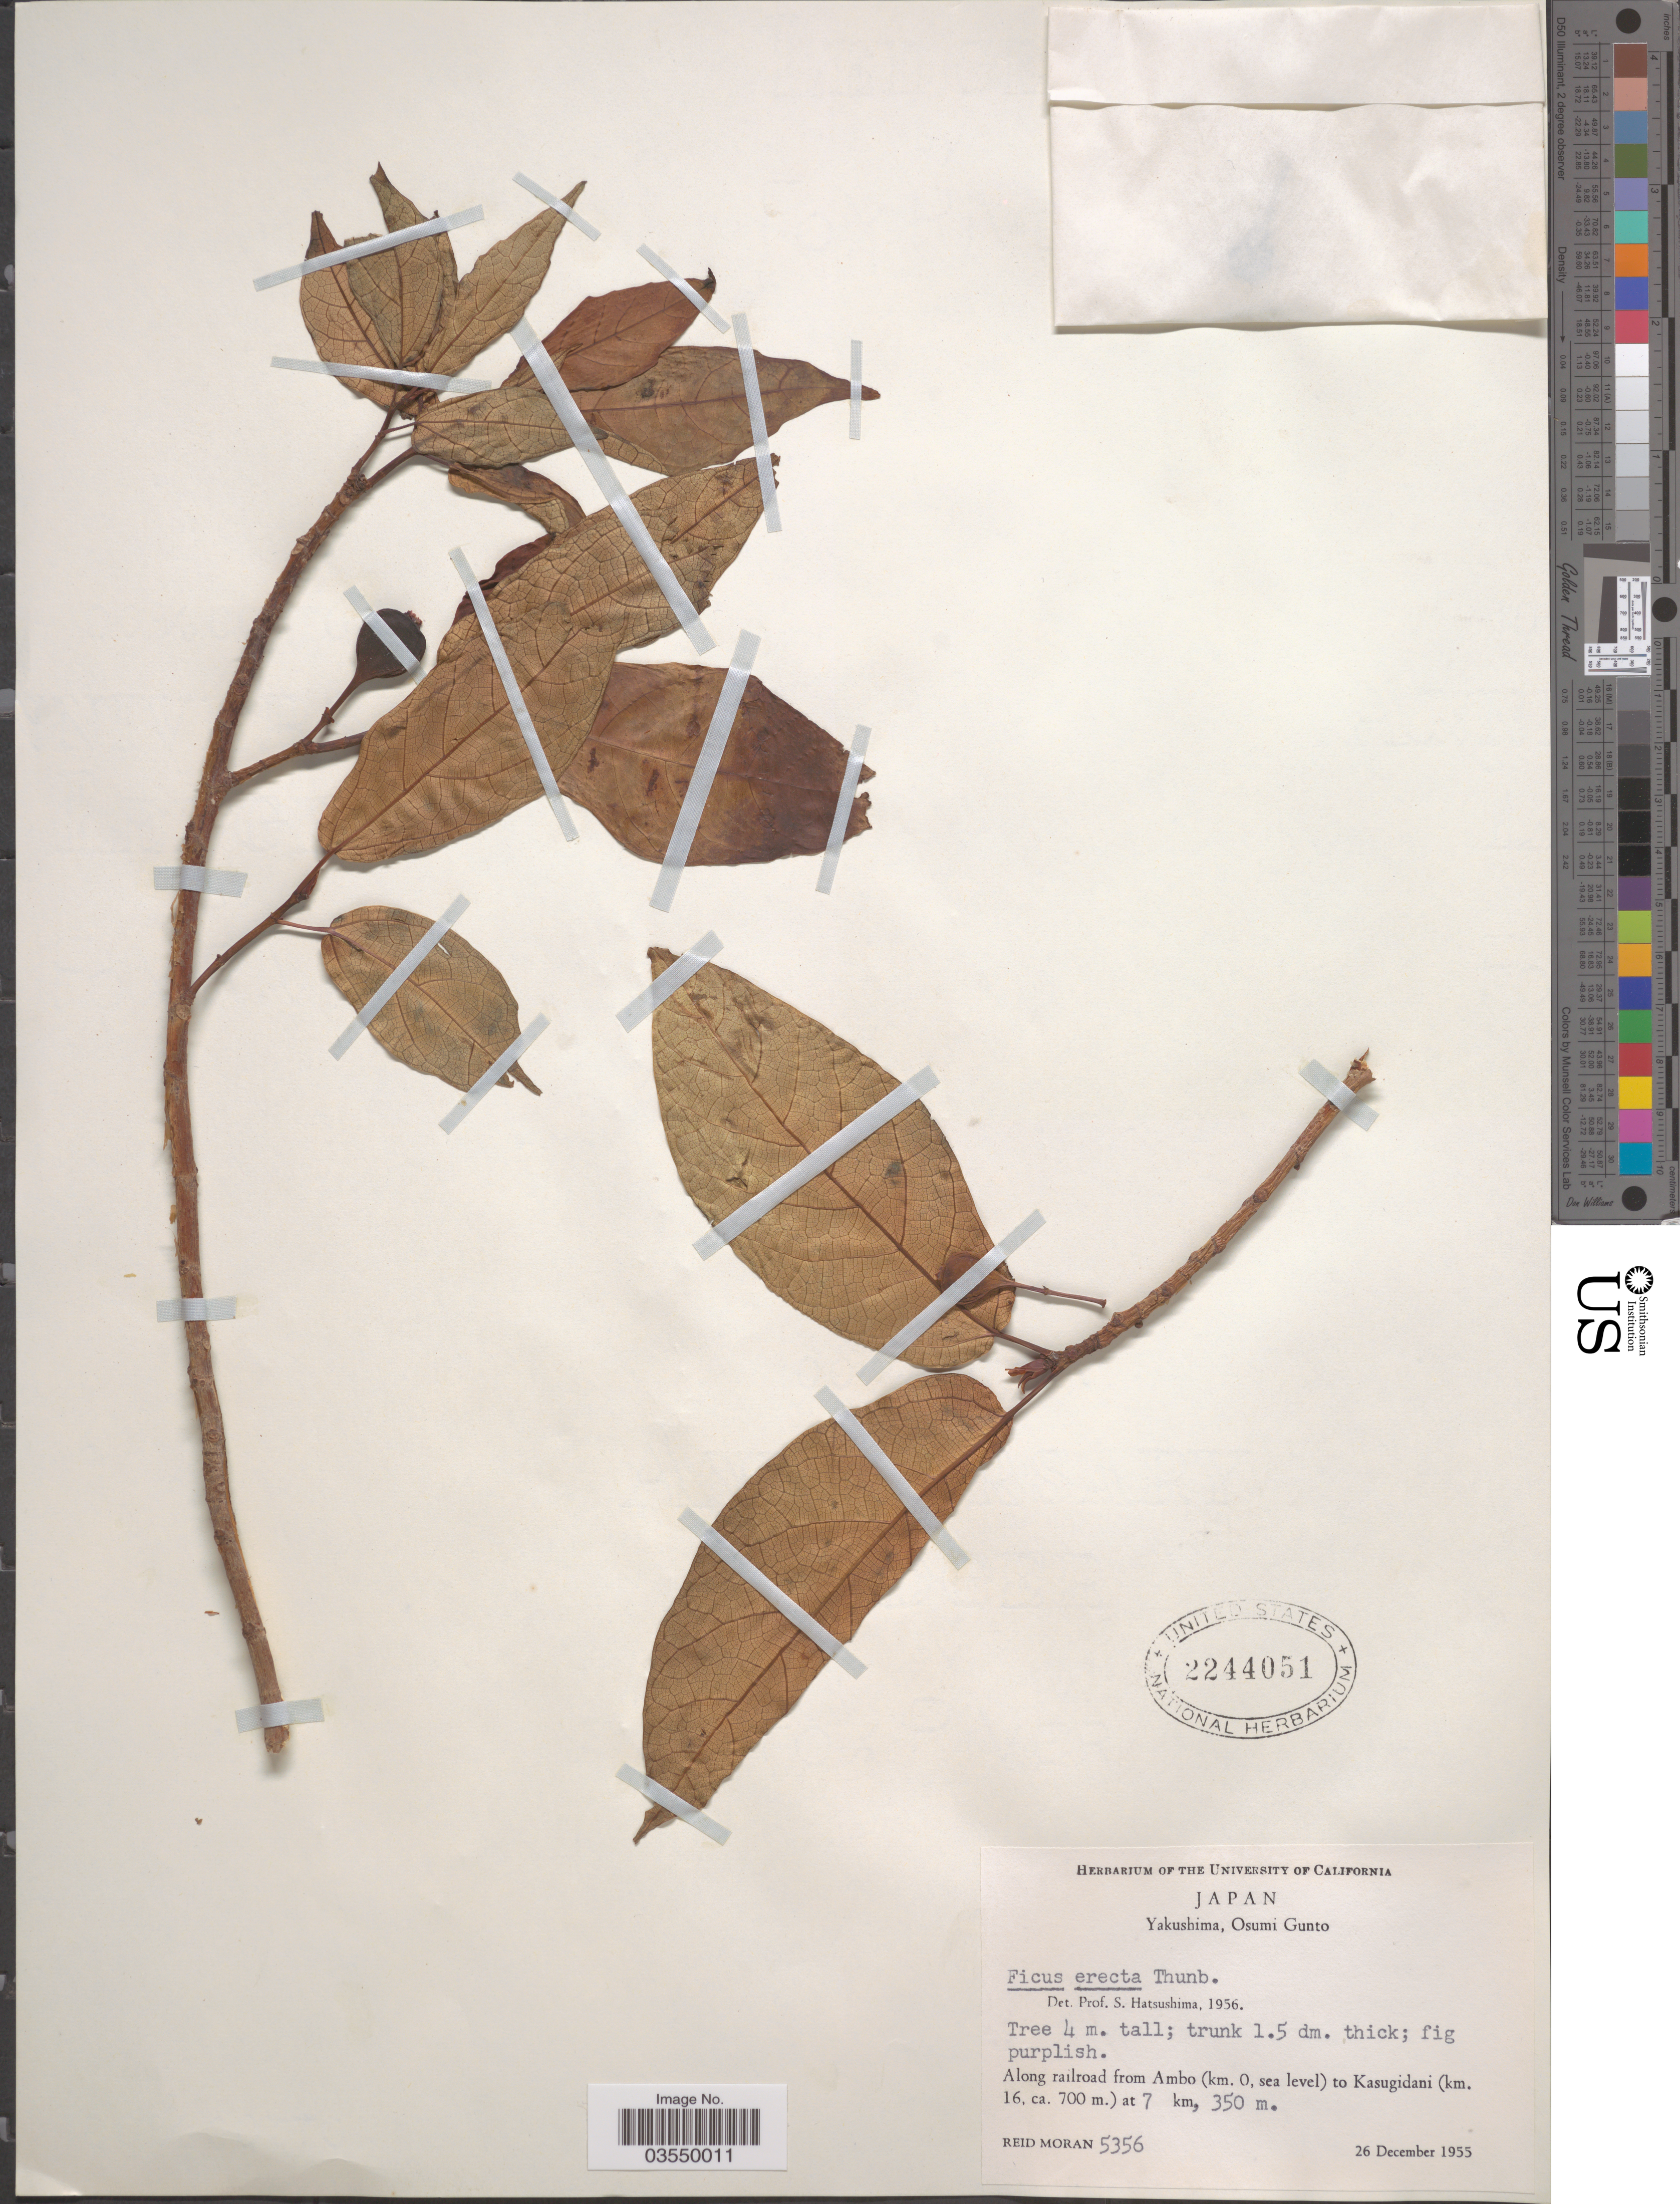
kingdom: Plantae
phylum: Tracheophyta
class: Magnoliopsida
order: Rosales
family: Moraceae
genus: Ficus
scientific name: Ficus erecta var. erecta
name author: Thunb.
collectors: R. Moran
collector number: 5356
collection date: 1955-12-26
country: Japan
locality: Yakushima, Osumi Gunto. Along railroad from Ambo (km. 0) to Kasugidani (km. 16) at 7 km.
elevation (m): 0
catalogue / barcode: US 2244051